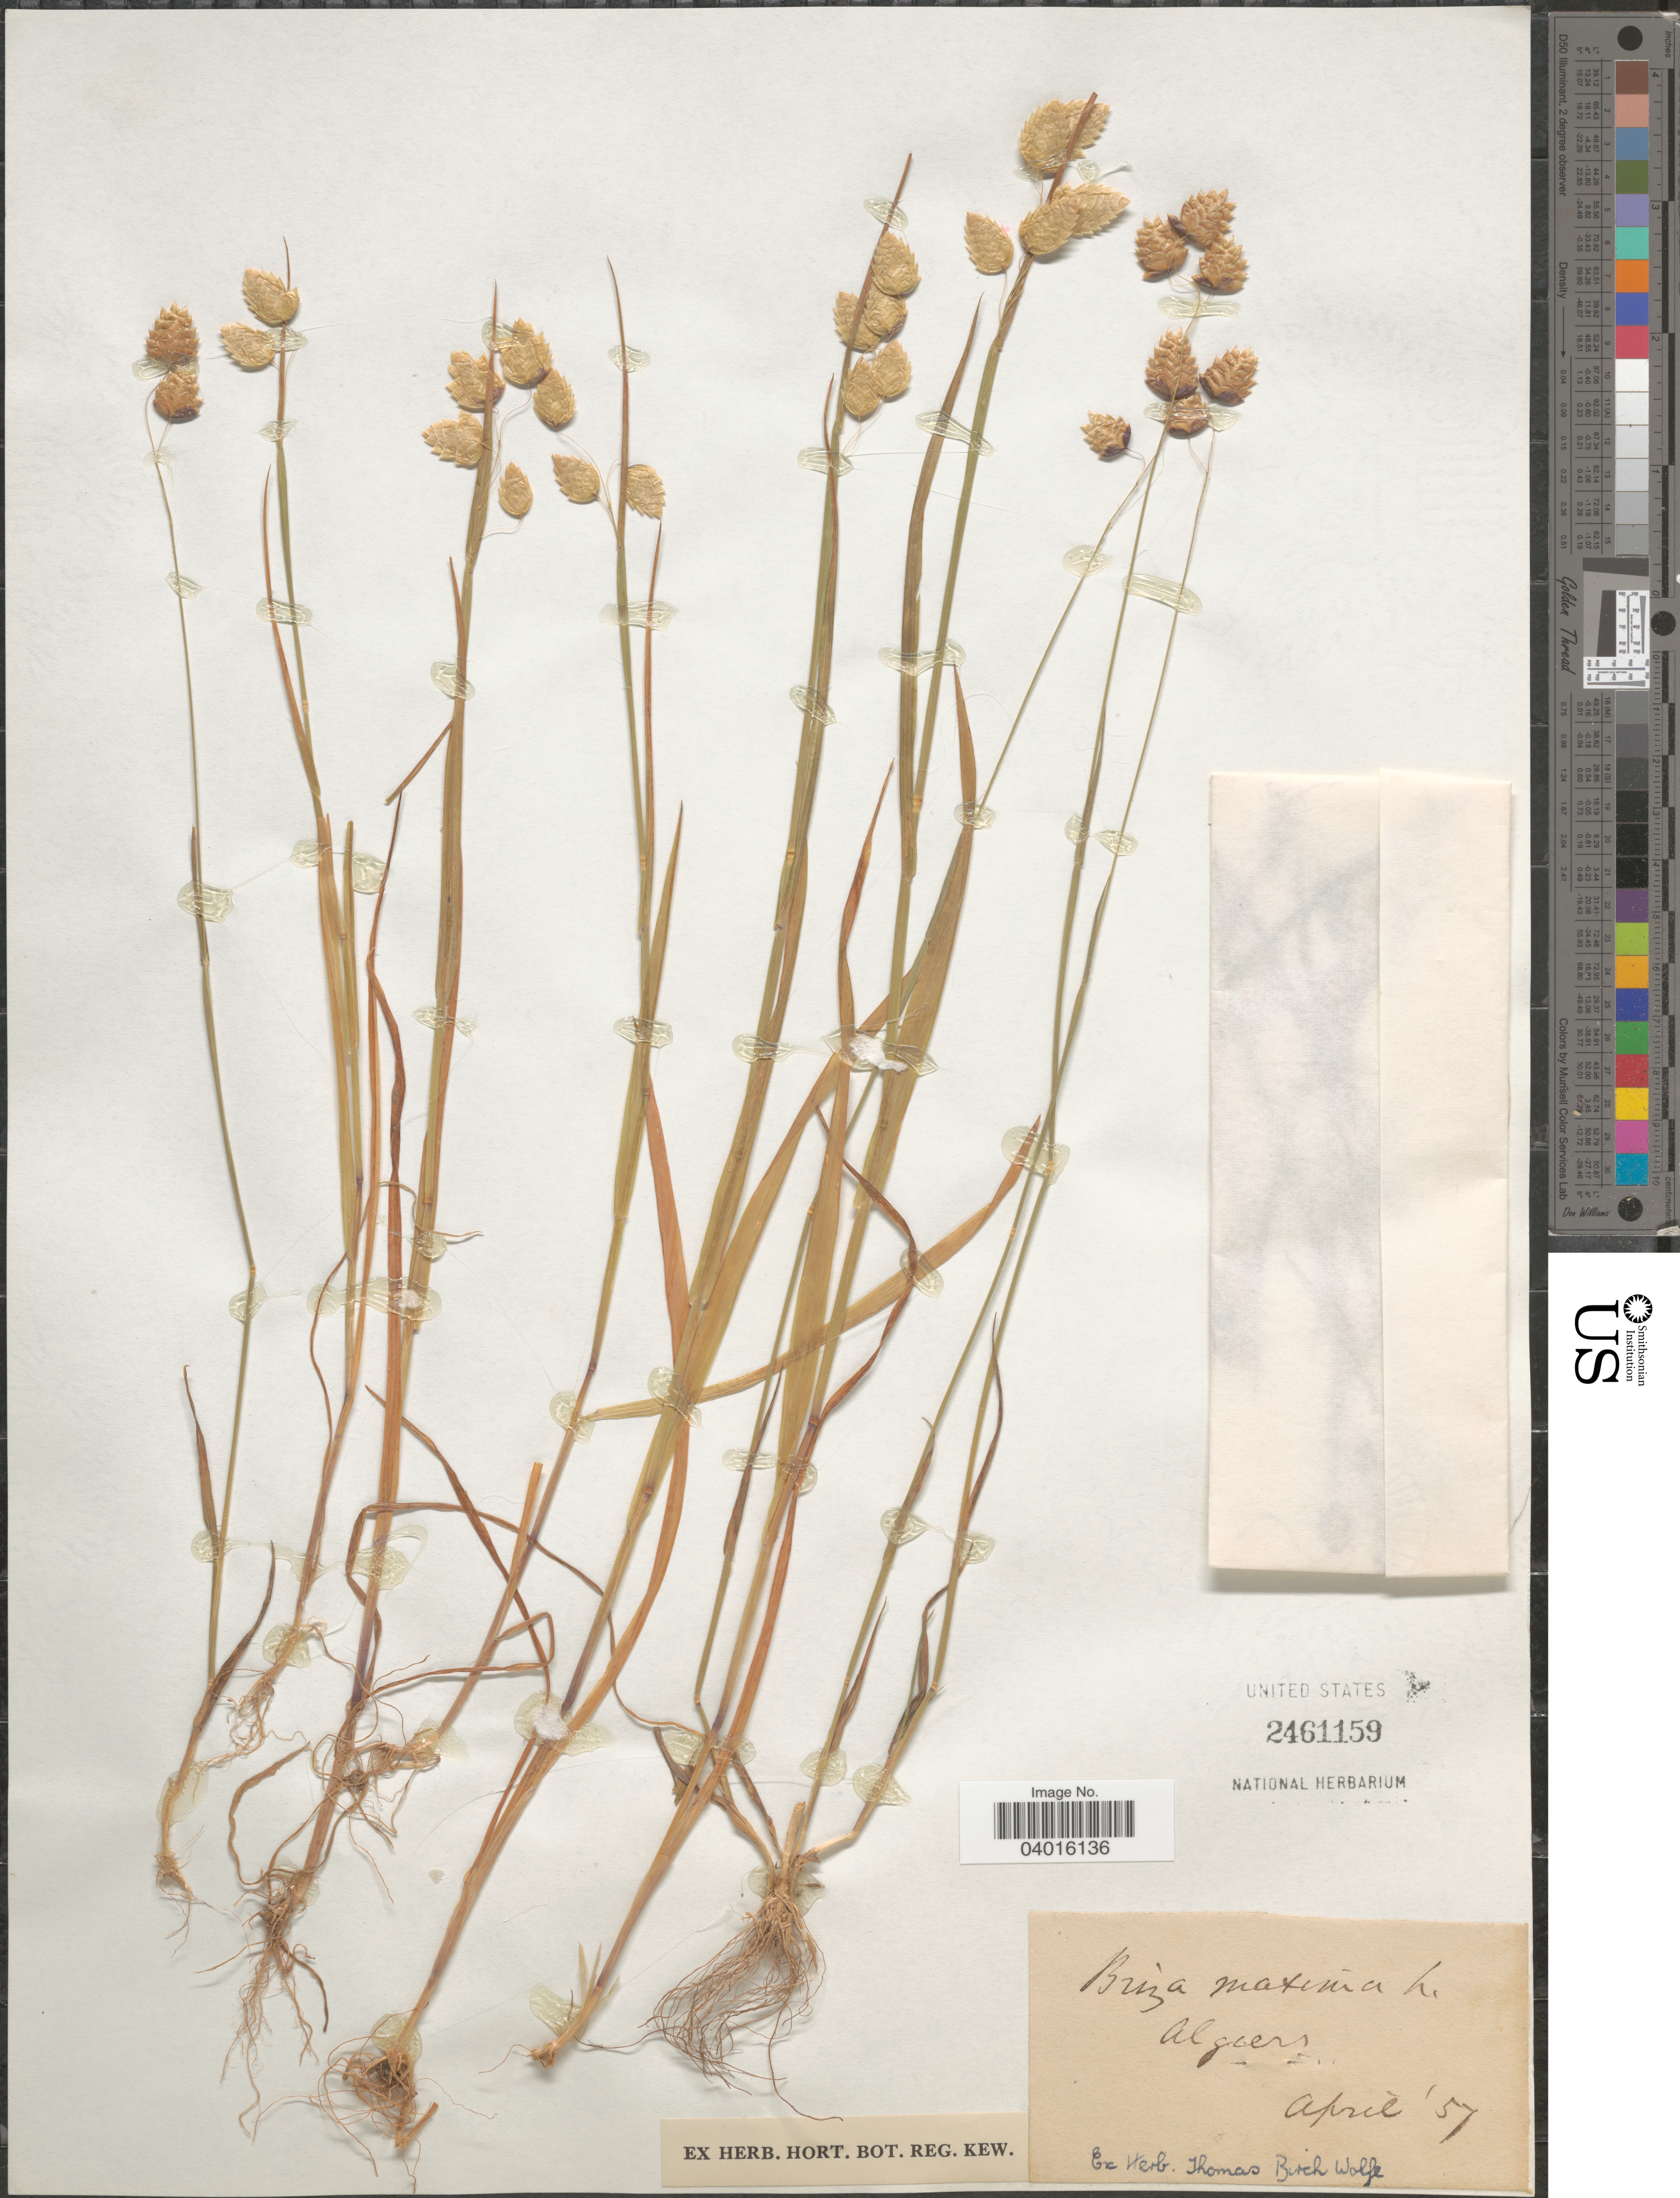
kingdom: Plantae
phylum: Tracheophyta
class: Liliopsida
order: Poales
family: Poaceae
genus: Briza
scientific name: Briza maxima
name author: L.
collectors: Ex herb. Thomas Birch Wolfe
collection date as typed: Transcribed d/m/y: /4/57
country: Algeria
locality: Algiers.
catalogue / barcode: US 2461159